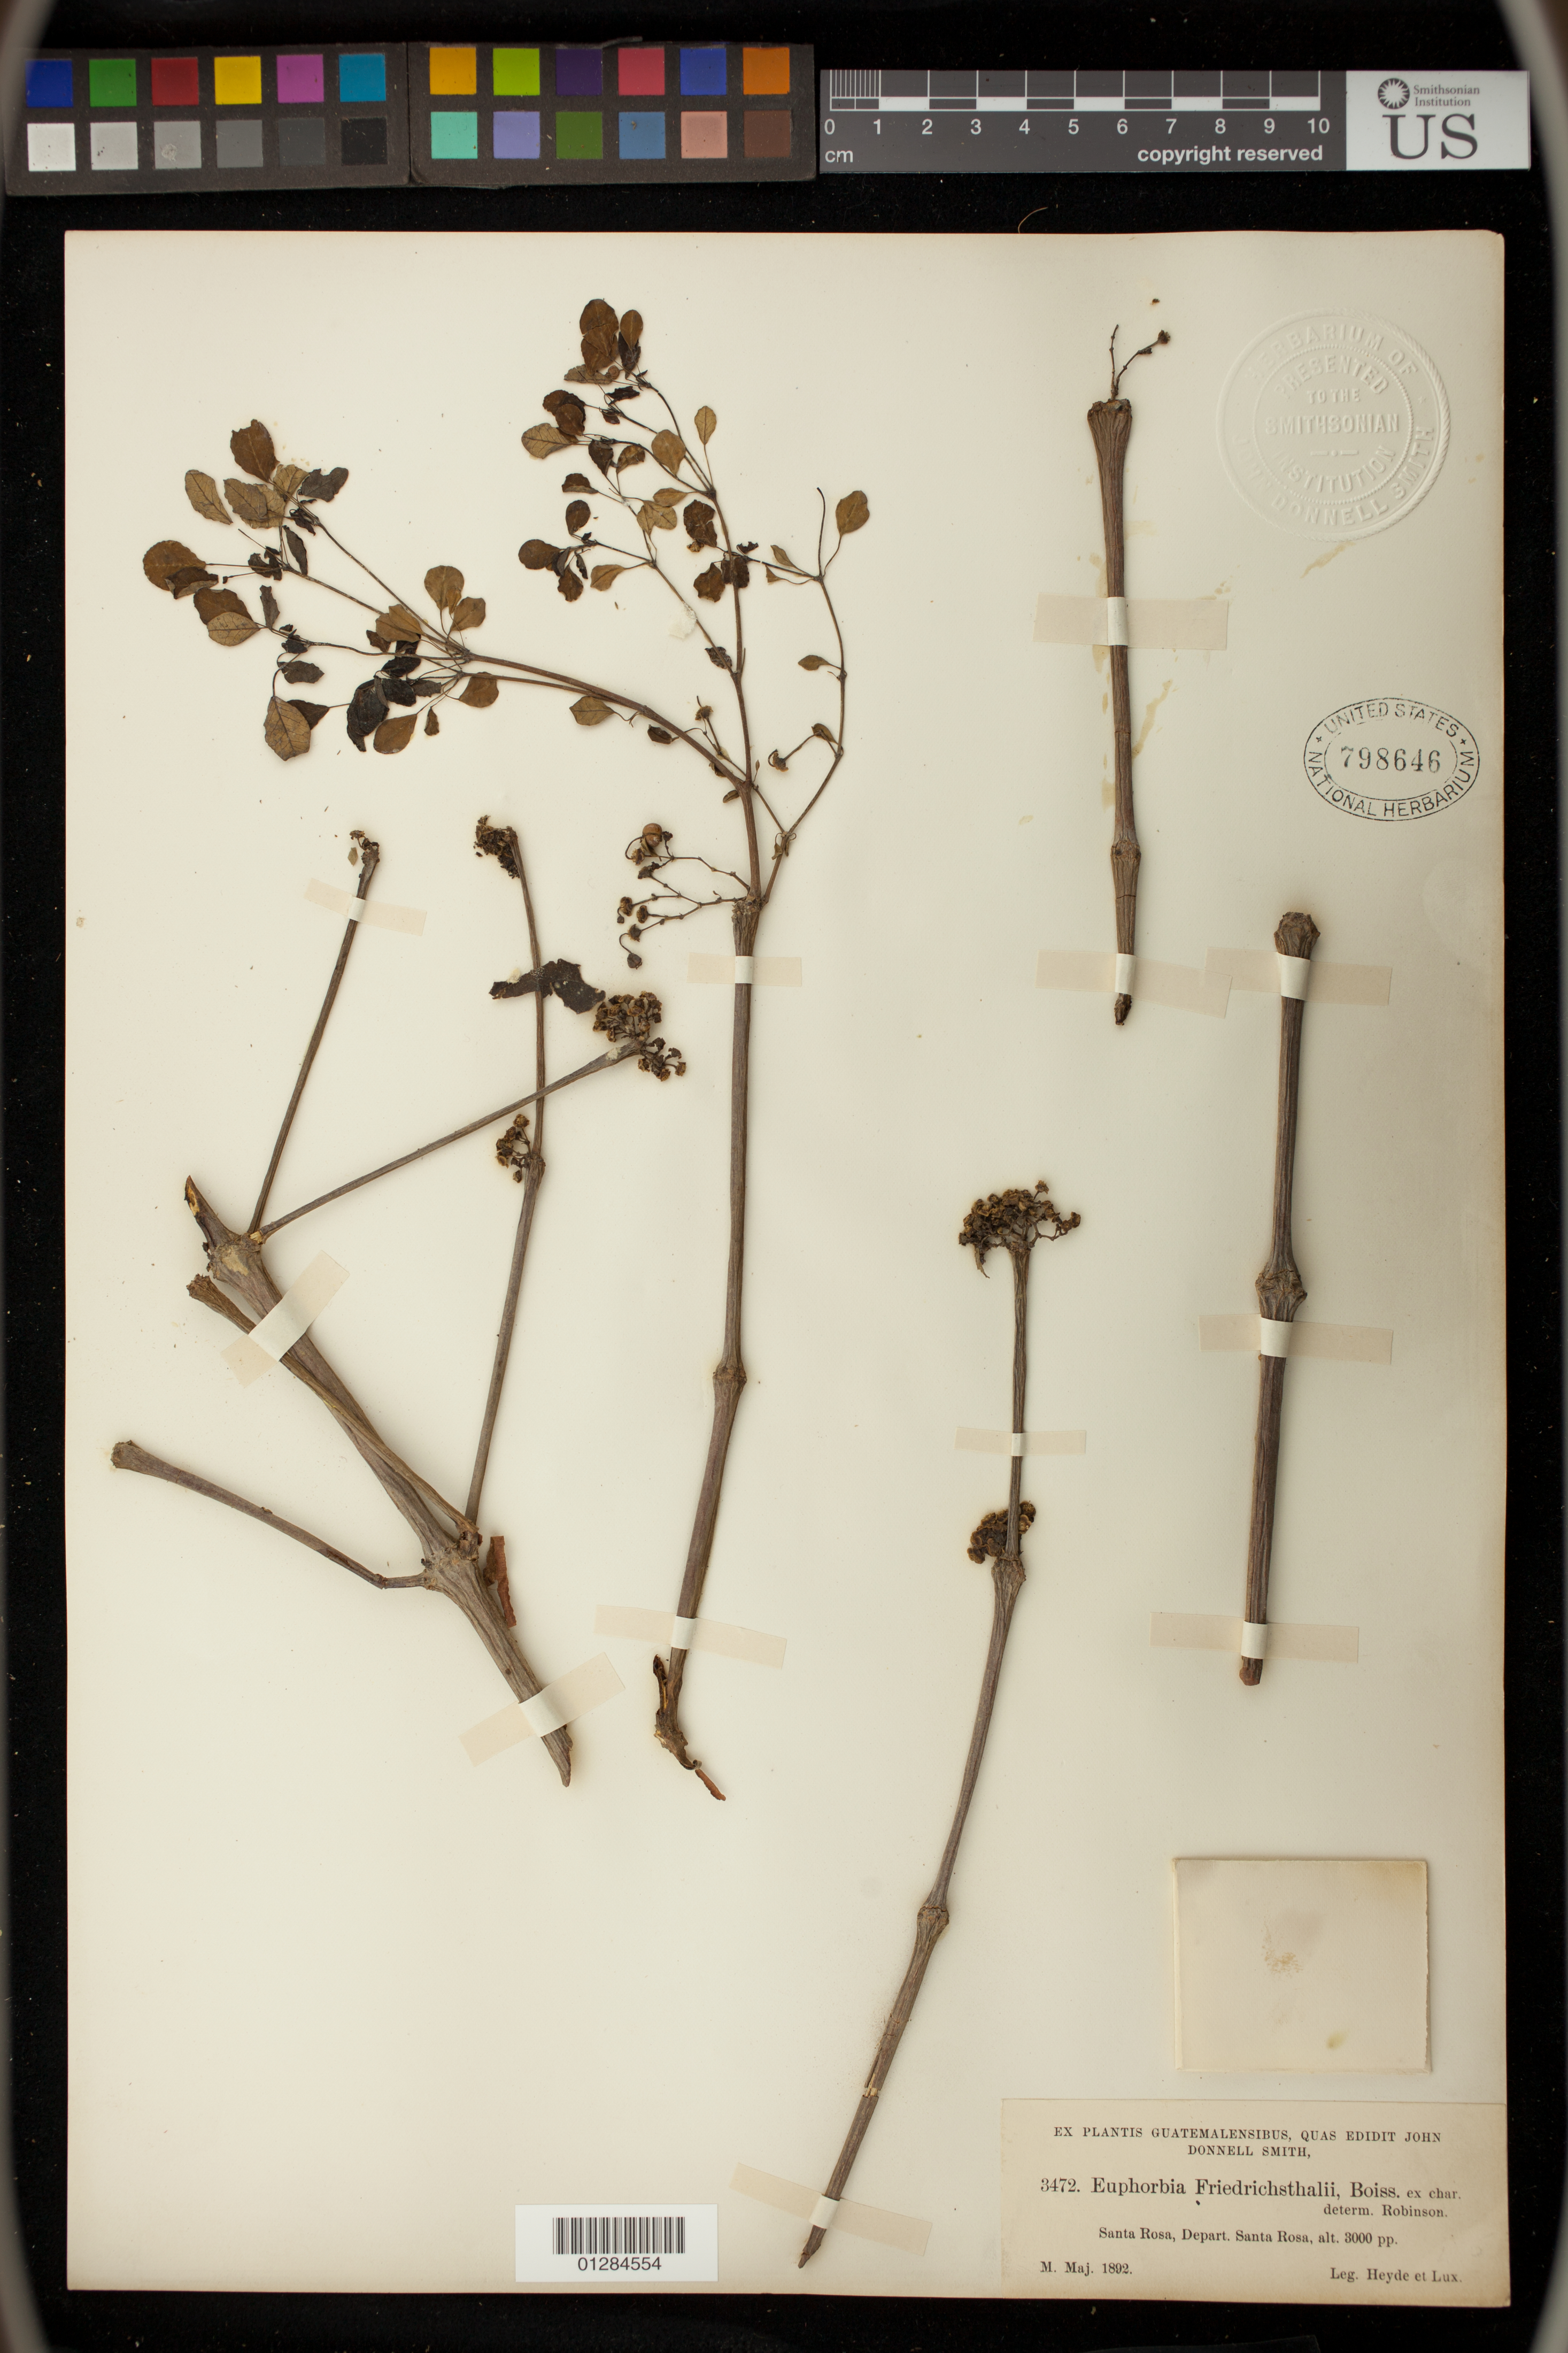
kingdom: Plantae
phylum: Tracheophyta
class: Magnoliopsida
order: Malpighiales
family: Euphorbiaceae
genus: Euphorbia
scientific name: Euphorbia schlechtendalii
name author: Boiss.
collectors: H. Lux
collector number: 3472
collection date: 1892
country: Guatemala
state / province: Santa Rosa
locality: Santa Rosa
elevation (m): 3000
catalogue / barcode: US 798646